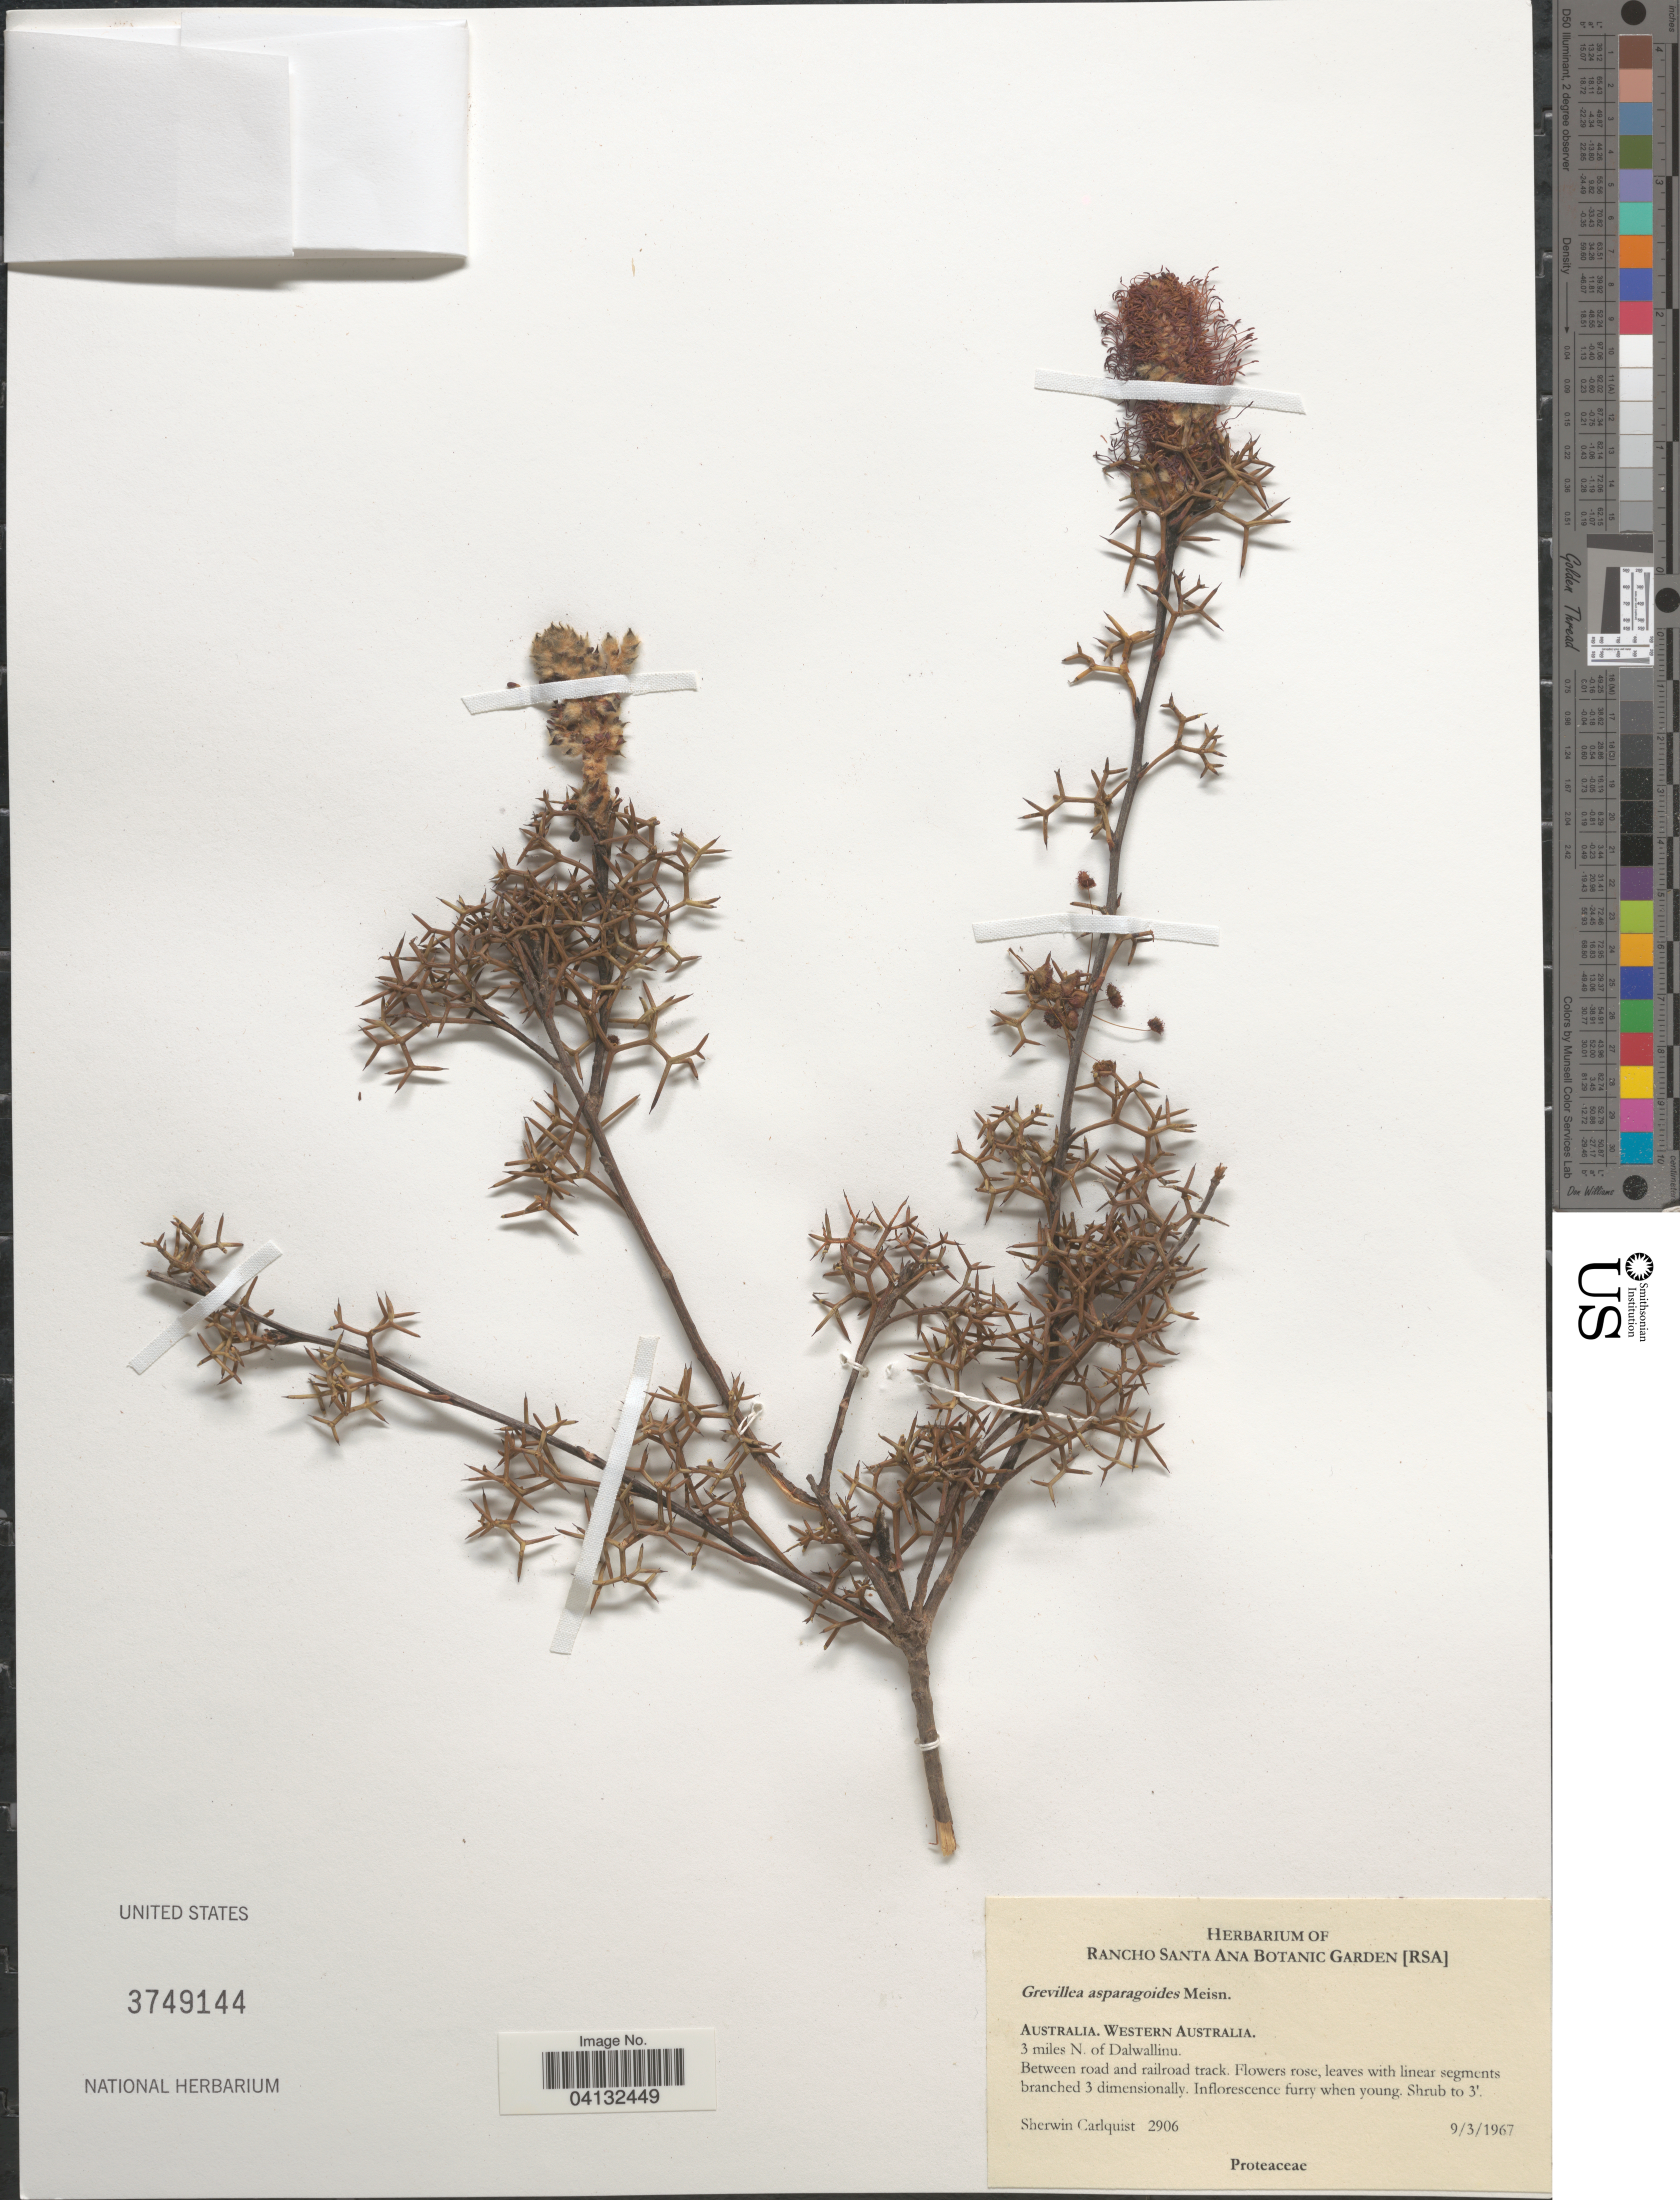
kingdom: Plantae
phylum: Tracheophyta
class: Magnoliopsida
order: Proteales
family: Proteaceae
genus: Grevillea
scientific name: Grevillea asparagoides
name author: Meisn.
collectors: S. Carlquist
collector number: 2906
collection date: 1967-03-09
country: Australia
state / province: Western Australia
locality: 3 miles N. of Dalwallinu.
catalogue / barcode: US 3749144